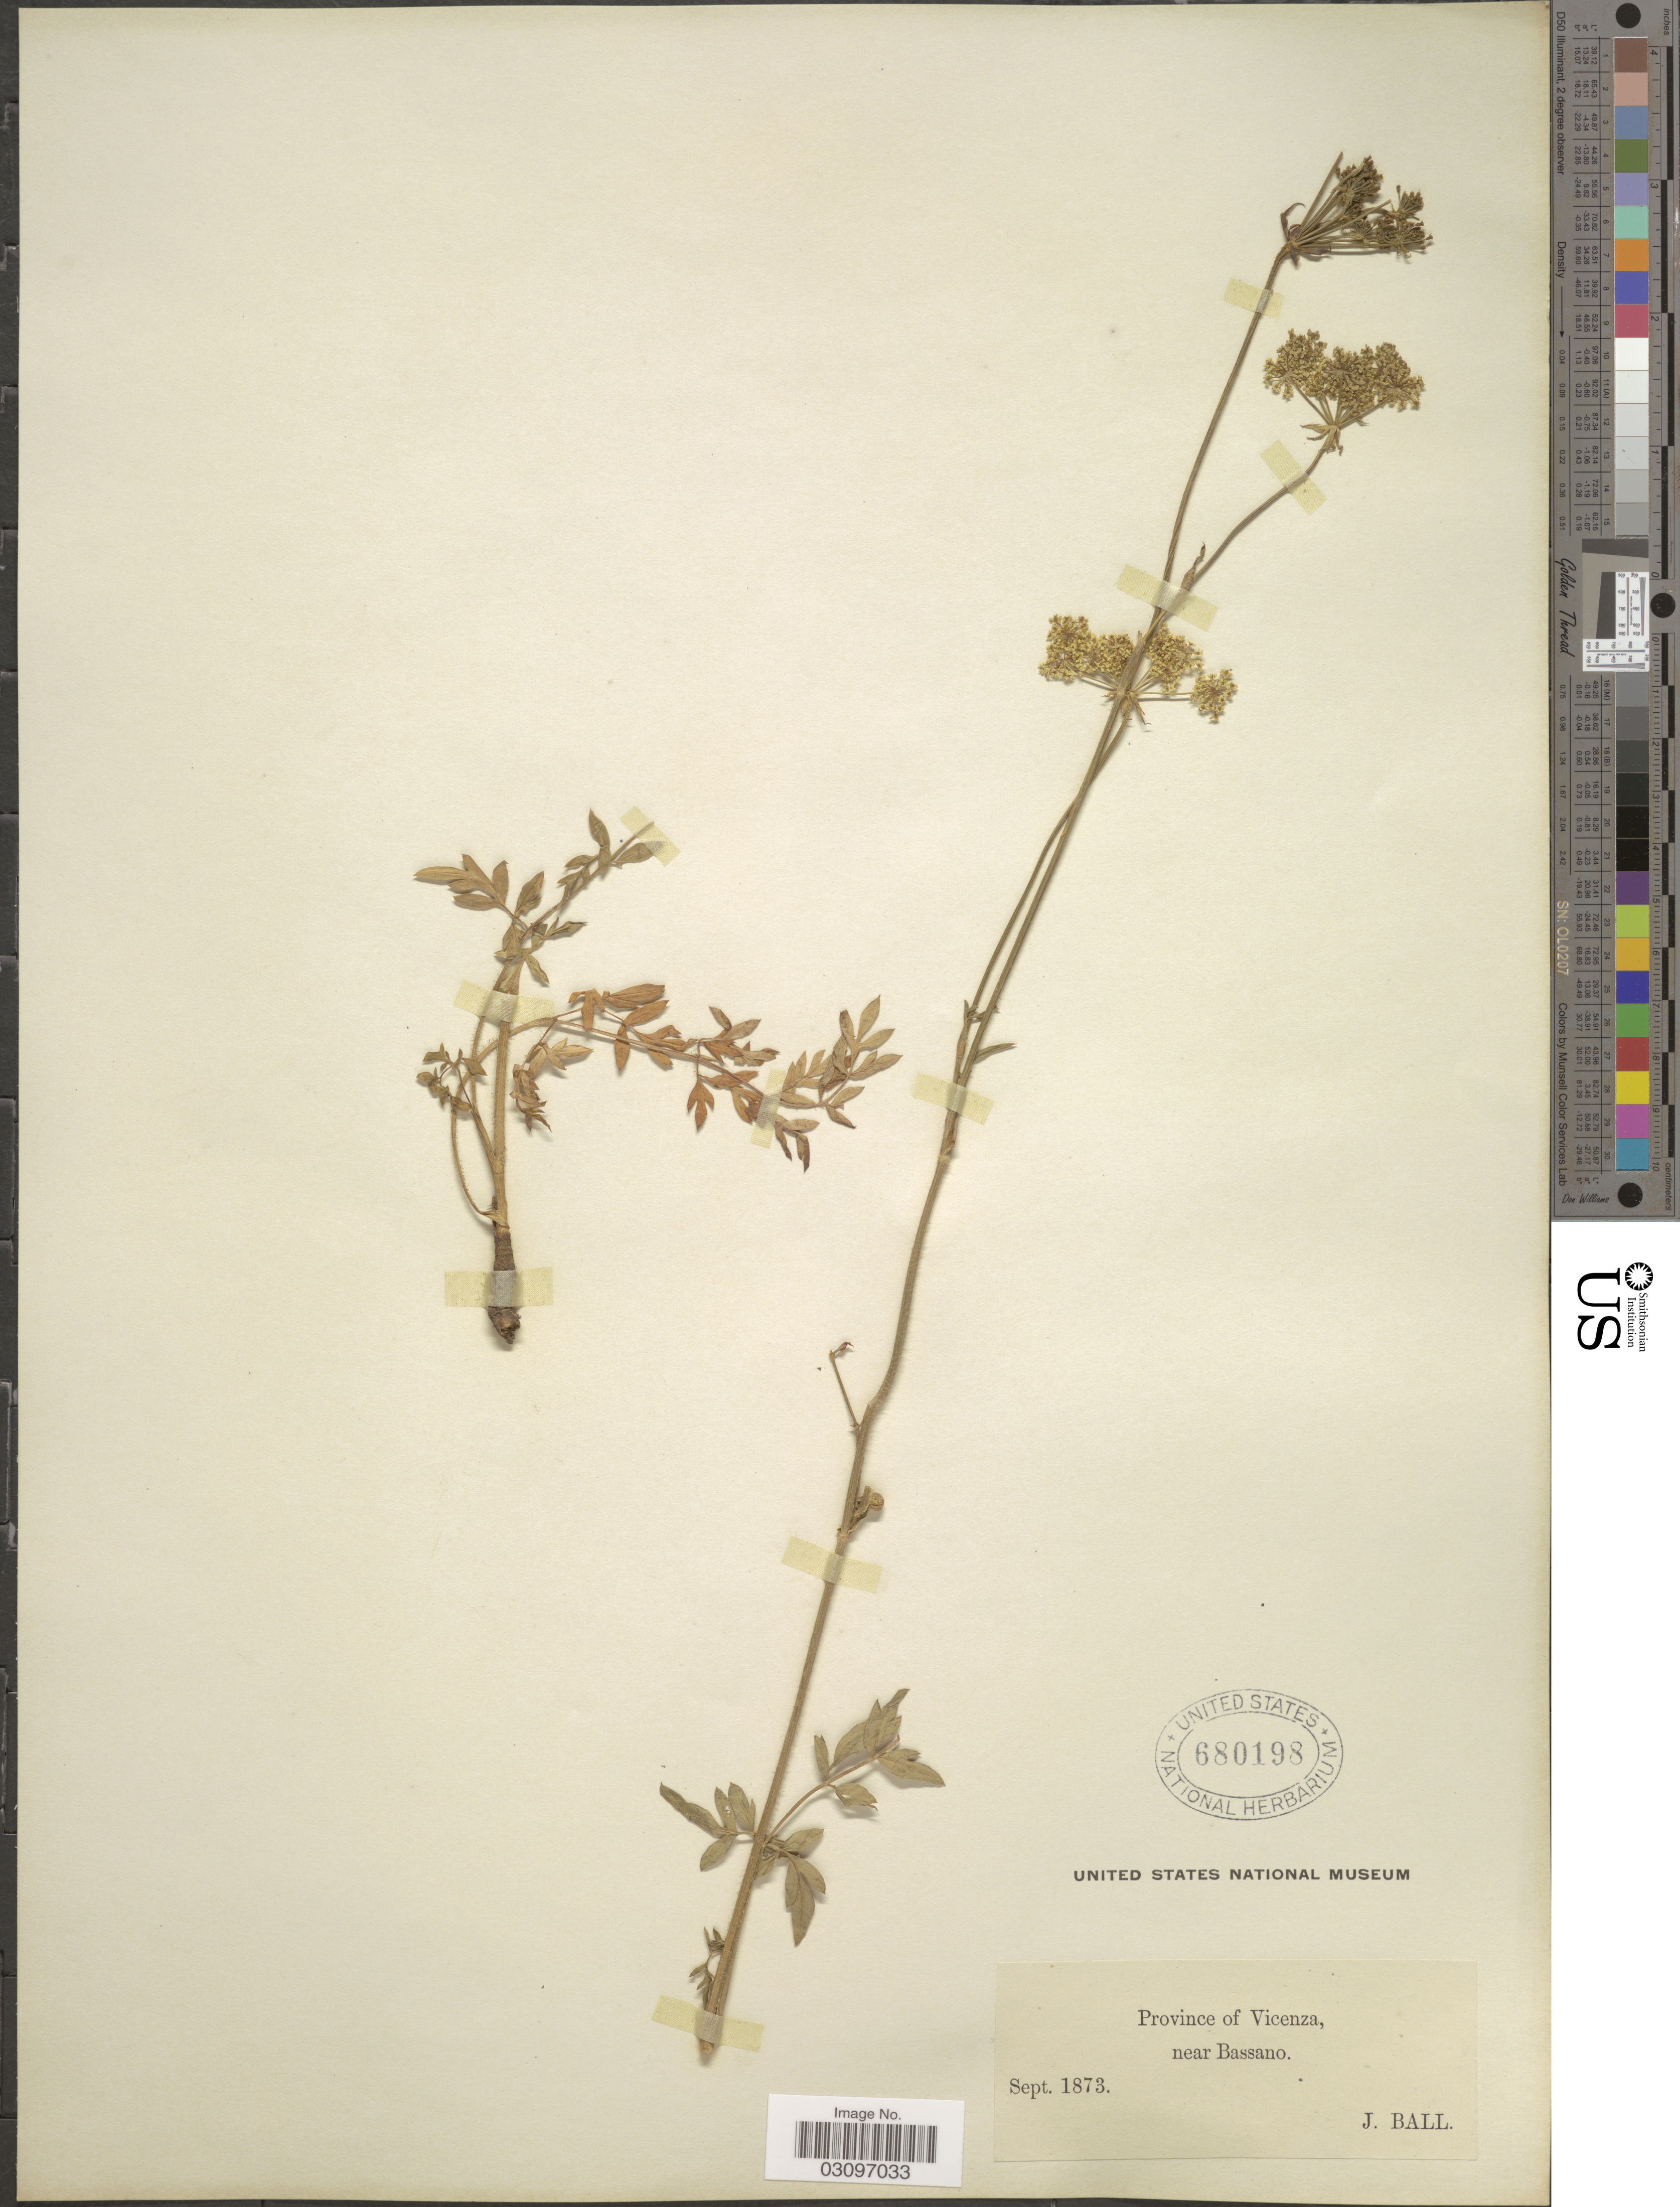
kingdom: Plantae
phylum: Tracheophyta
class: Magnoliopsida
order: Apiales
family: Apiaceae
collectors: J. Ball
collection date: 1873-09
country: Italy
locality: Province of Vicenza, near Bassano.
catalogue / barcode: US 690198